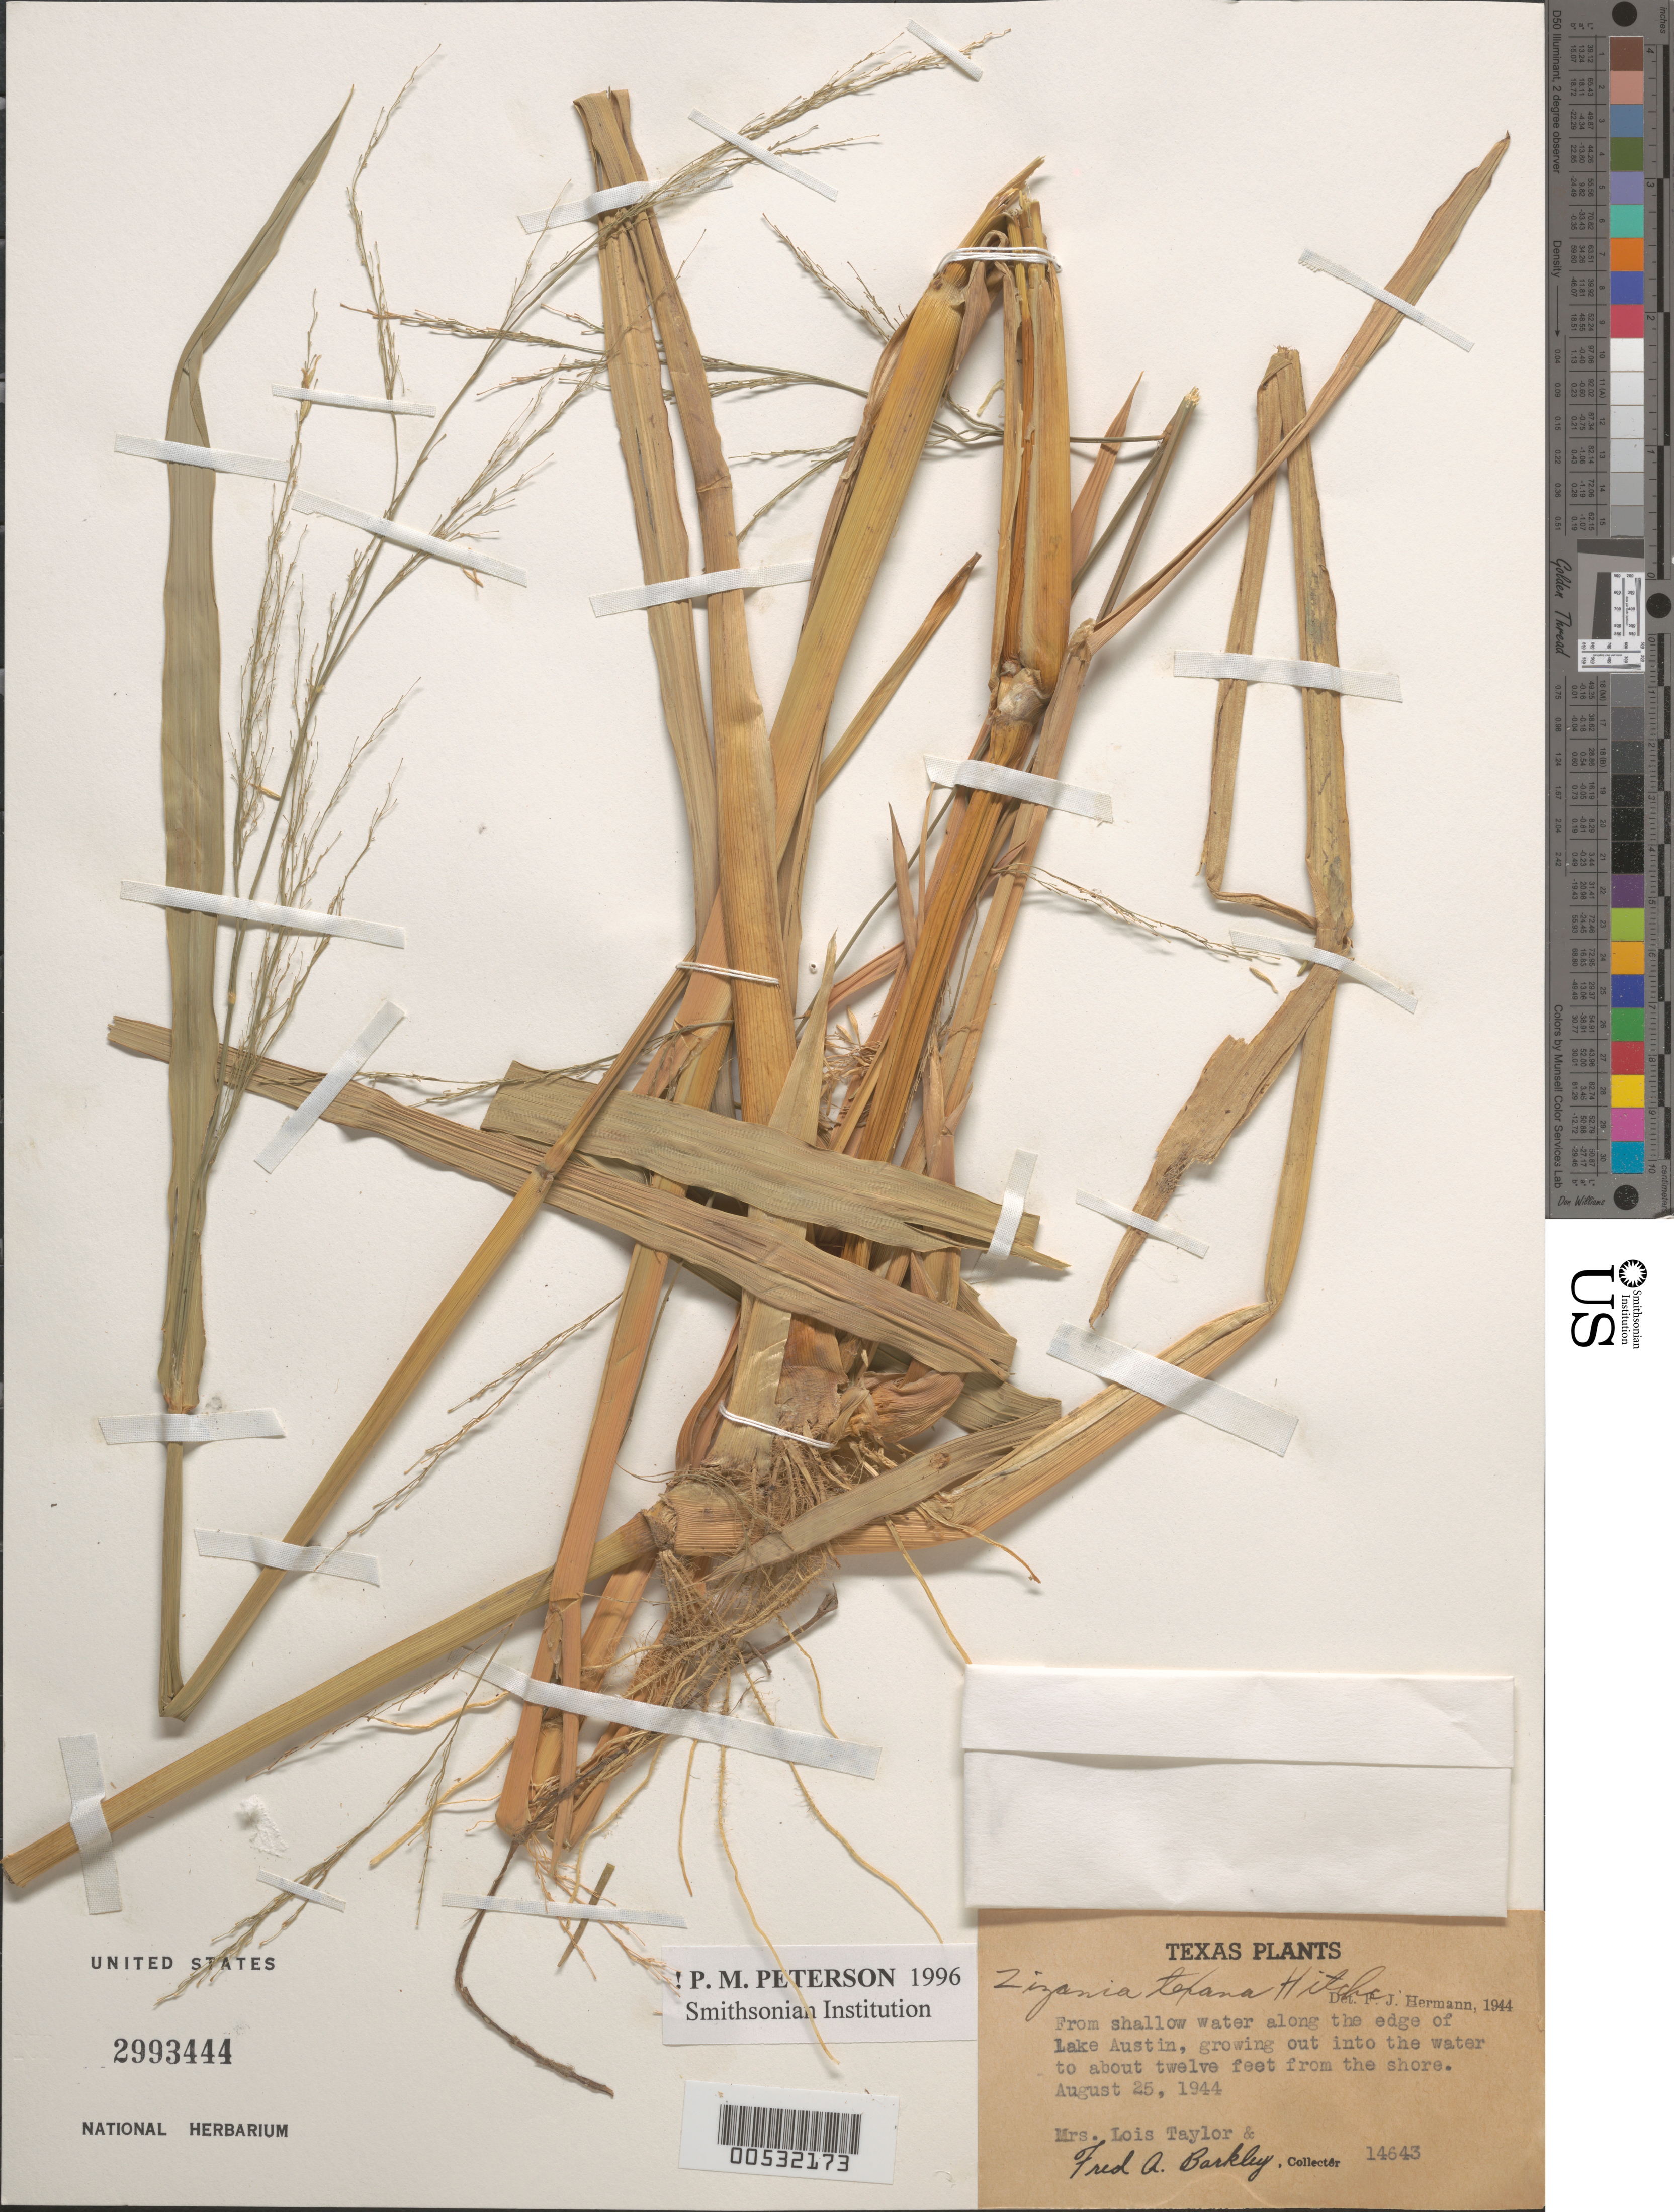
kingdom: Plantae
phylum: Tracheophyta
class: Liliopsida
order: Poales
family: Poaceae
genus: Zizania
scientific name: Zizania texana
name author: Hitchc.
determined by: Peterson, Paul M., (BOT), Smithsonian Institution - National Museum of Natural History (UNITED STATES)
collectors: L. Taylor & F. A. Barkley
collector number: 14643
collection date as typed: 25 Aug 1944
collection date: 1944-08-25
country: United States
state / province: Texas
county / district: Matagorda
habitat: From shallow water.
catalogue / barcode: US 2993444